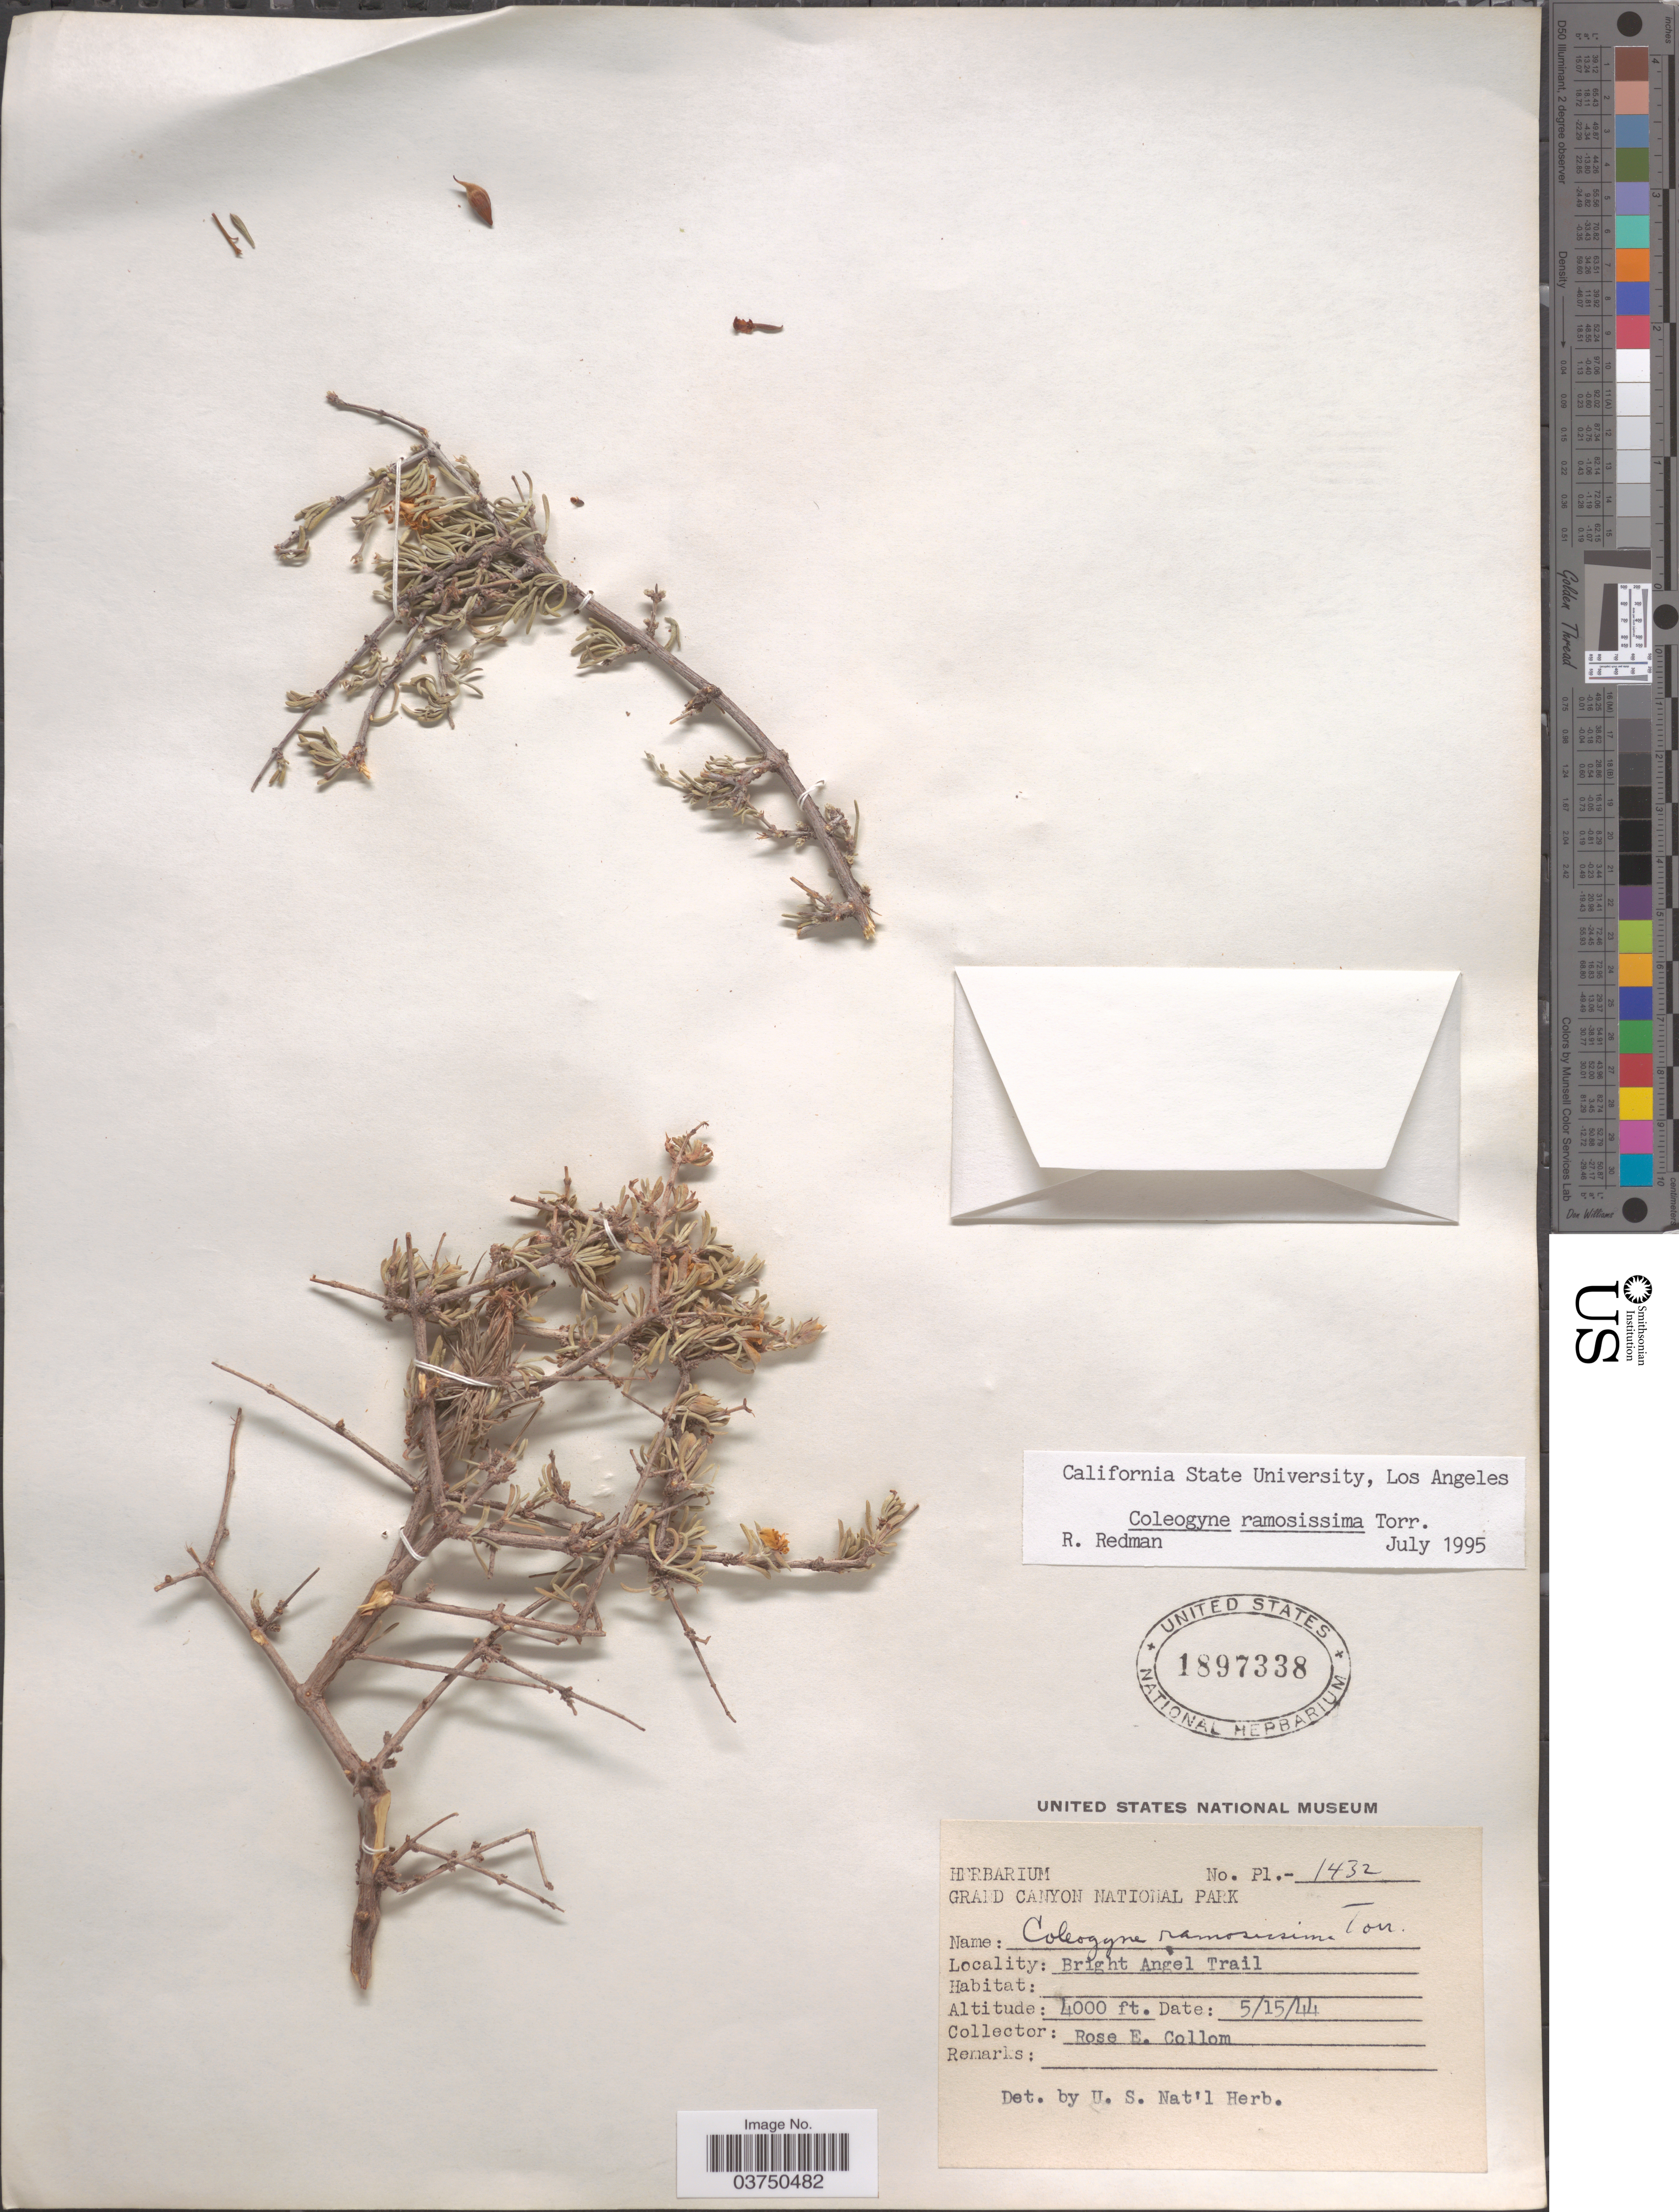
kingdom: Plantae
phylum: Tracheophyta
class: Magnoliopsida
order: Rosales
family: Rosaceae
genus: Coleogyne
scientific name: Coleogyne ramosissima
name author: Torr.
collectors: R. E. Collom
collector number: Pl.-1432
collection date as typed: Transcribed d/m/y: 15/5/44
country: United States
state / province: Arizona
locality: Bright Angel Trail.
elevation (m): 1219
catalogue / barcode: US 1897338